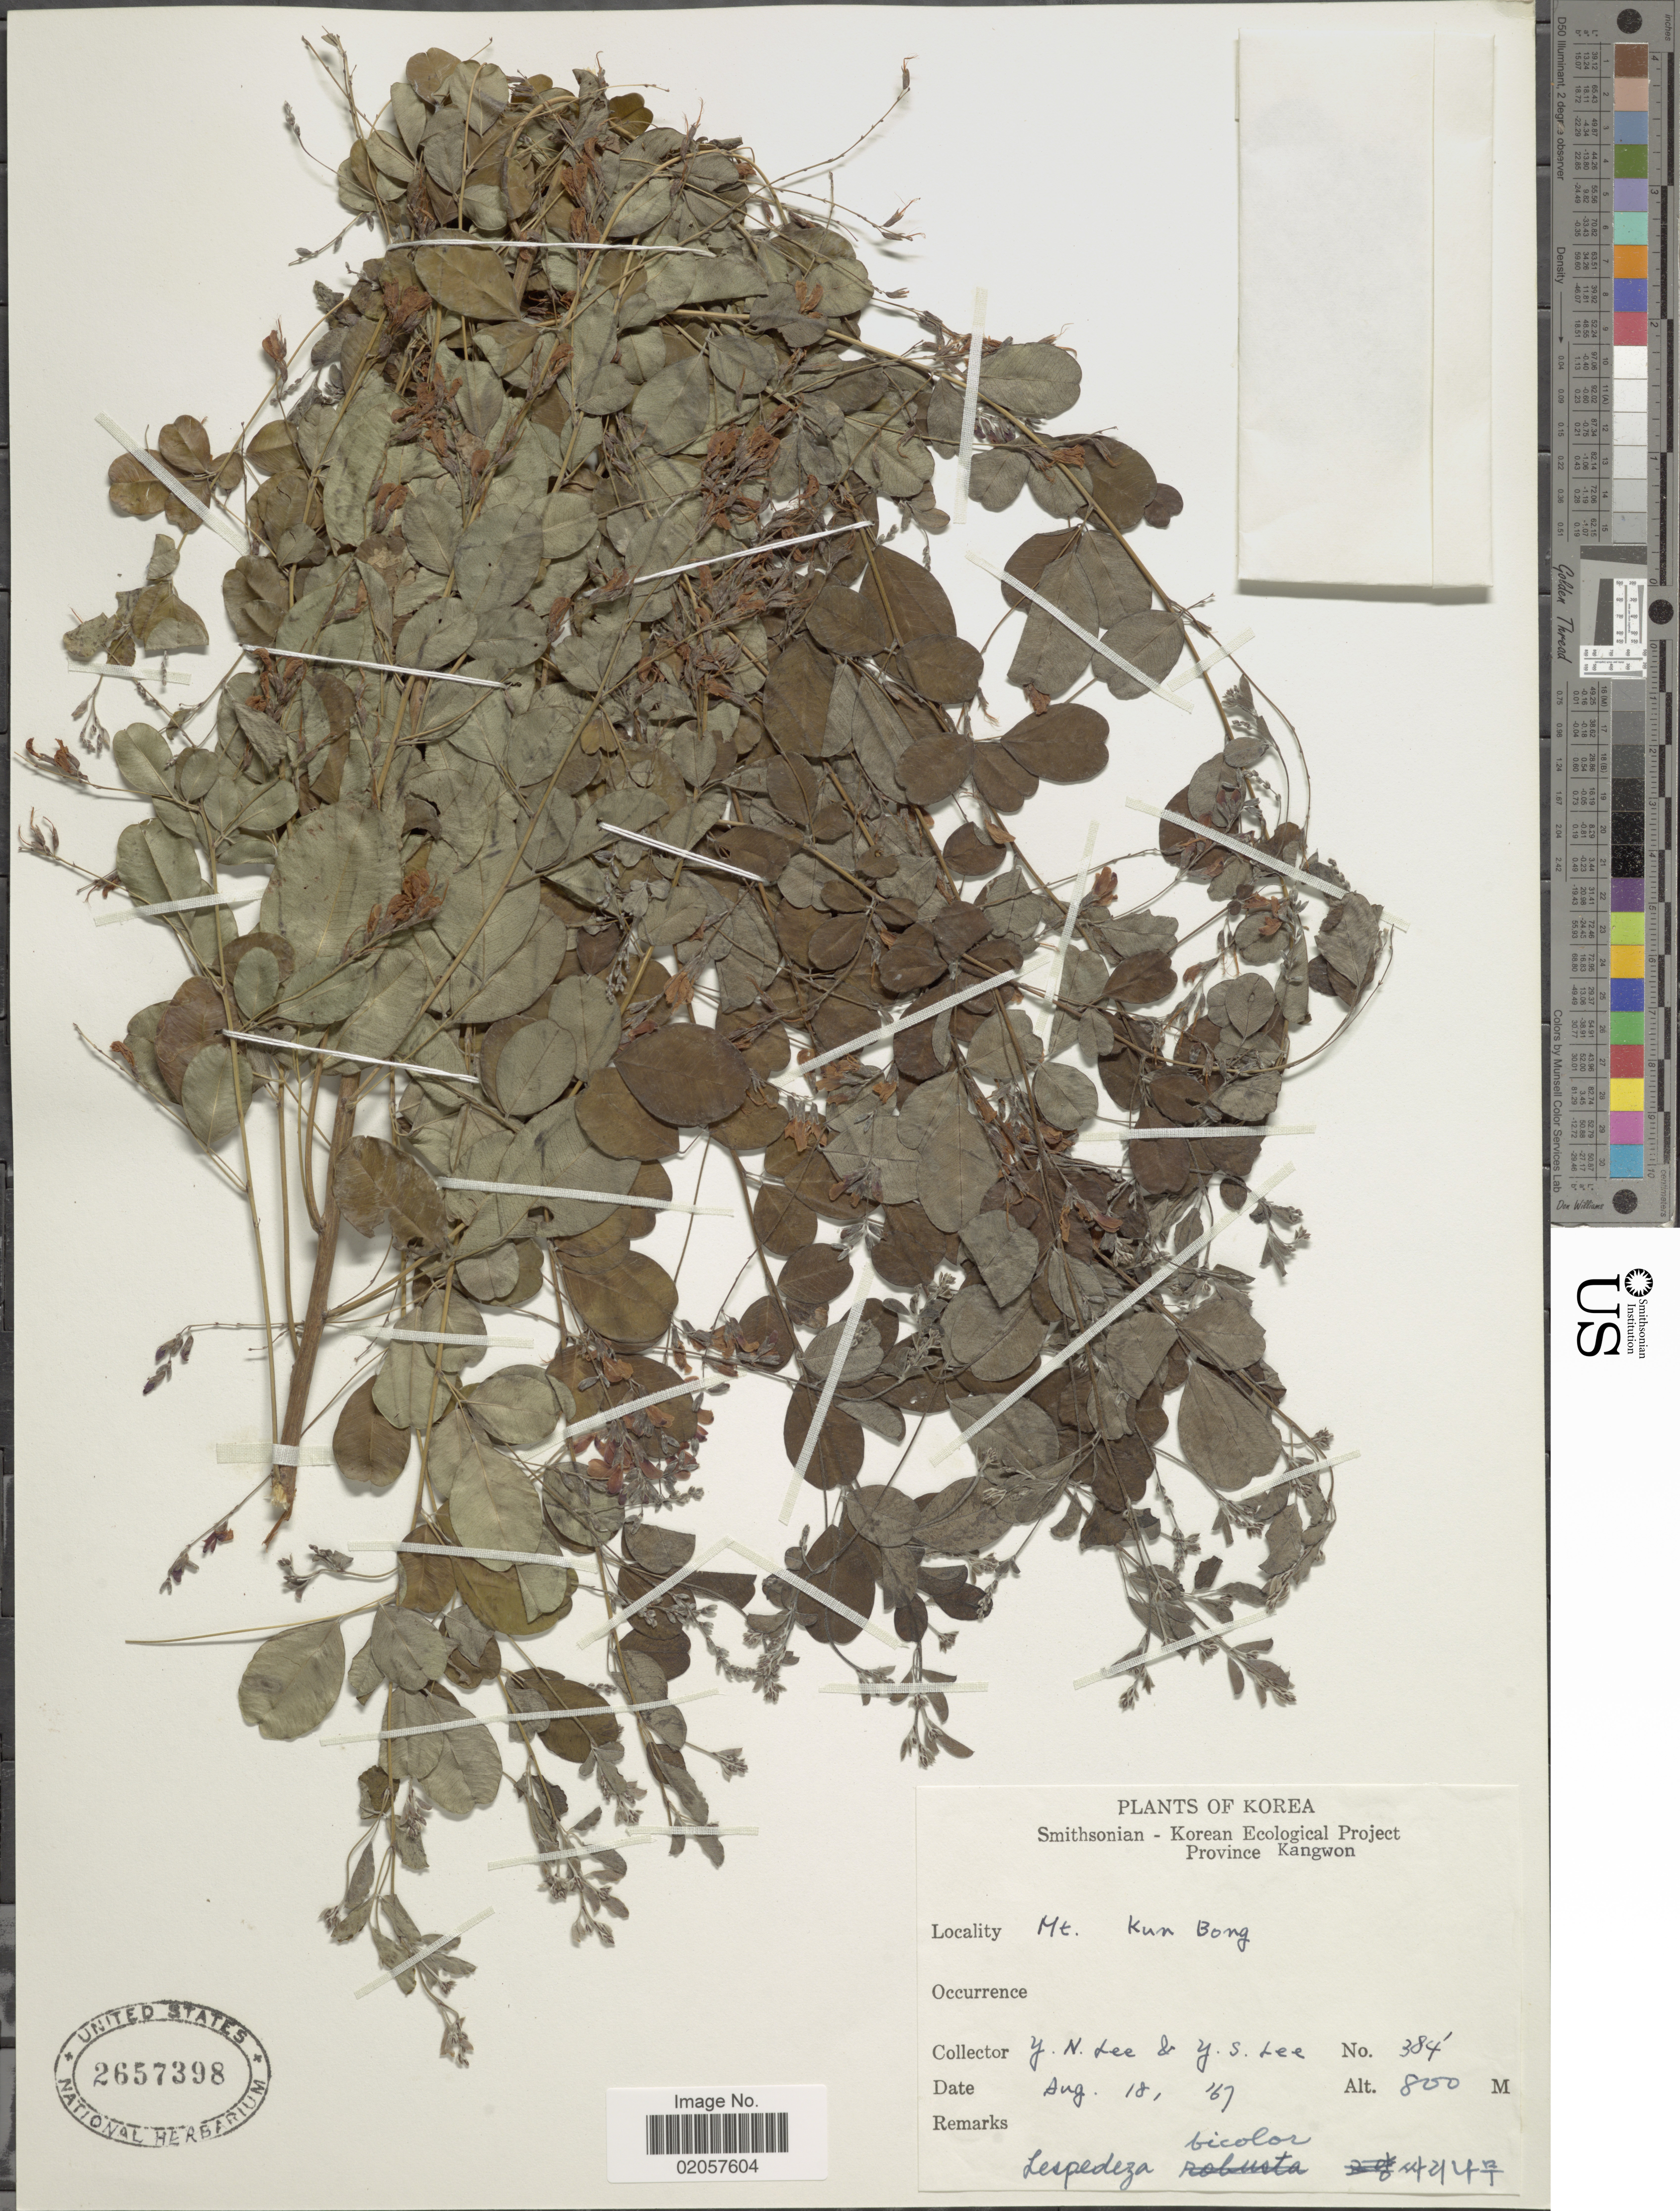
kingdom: Plantae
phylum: Tracheophyta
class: Magnoliopsida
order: Fabales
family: Fabaceae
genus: Lespedeza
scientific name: Lespedeza bicolor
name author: Turcz.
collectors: Y. N. Lee & Y. S. Lee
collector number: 384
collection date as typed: Transcribed d/m/y: 18/8/67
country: North Korea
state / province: Kangwon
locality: Mt. Kun Bong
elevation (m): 800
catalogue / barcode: US 2657398